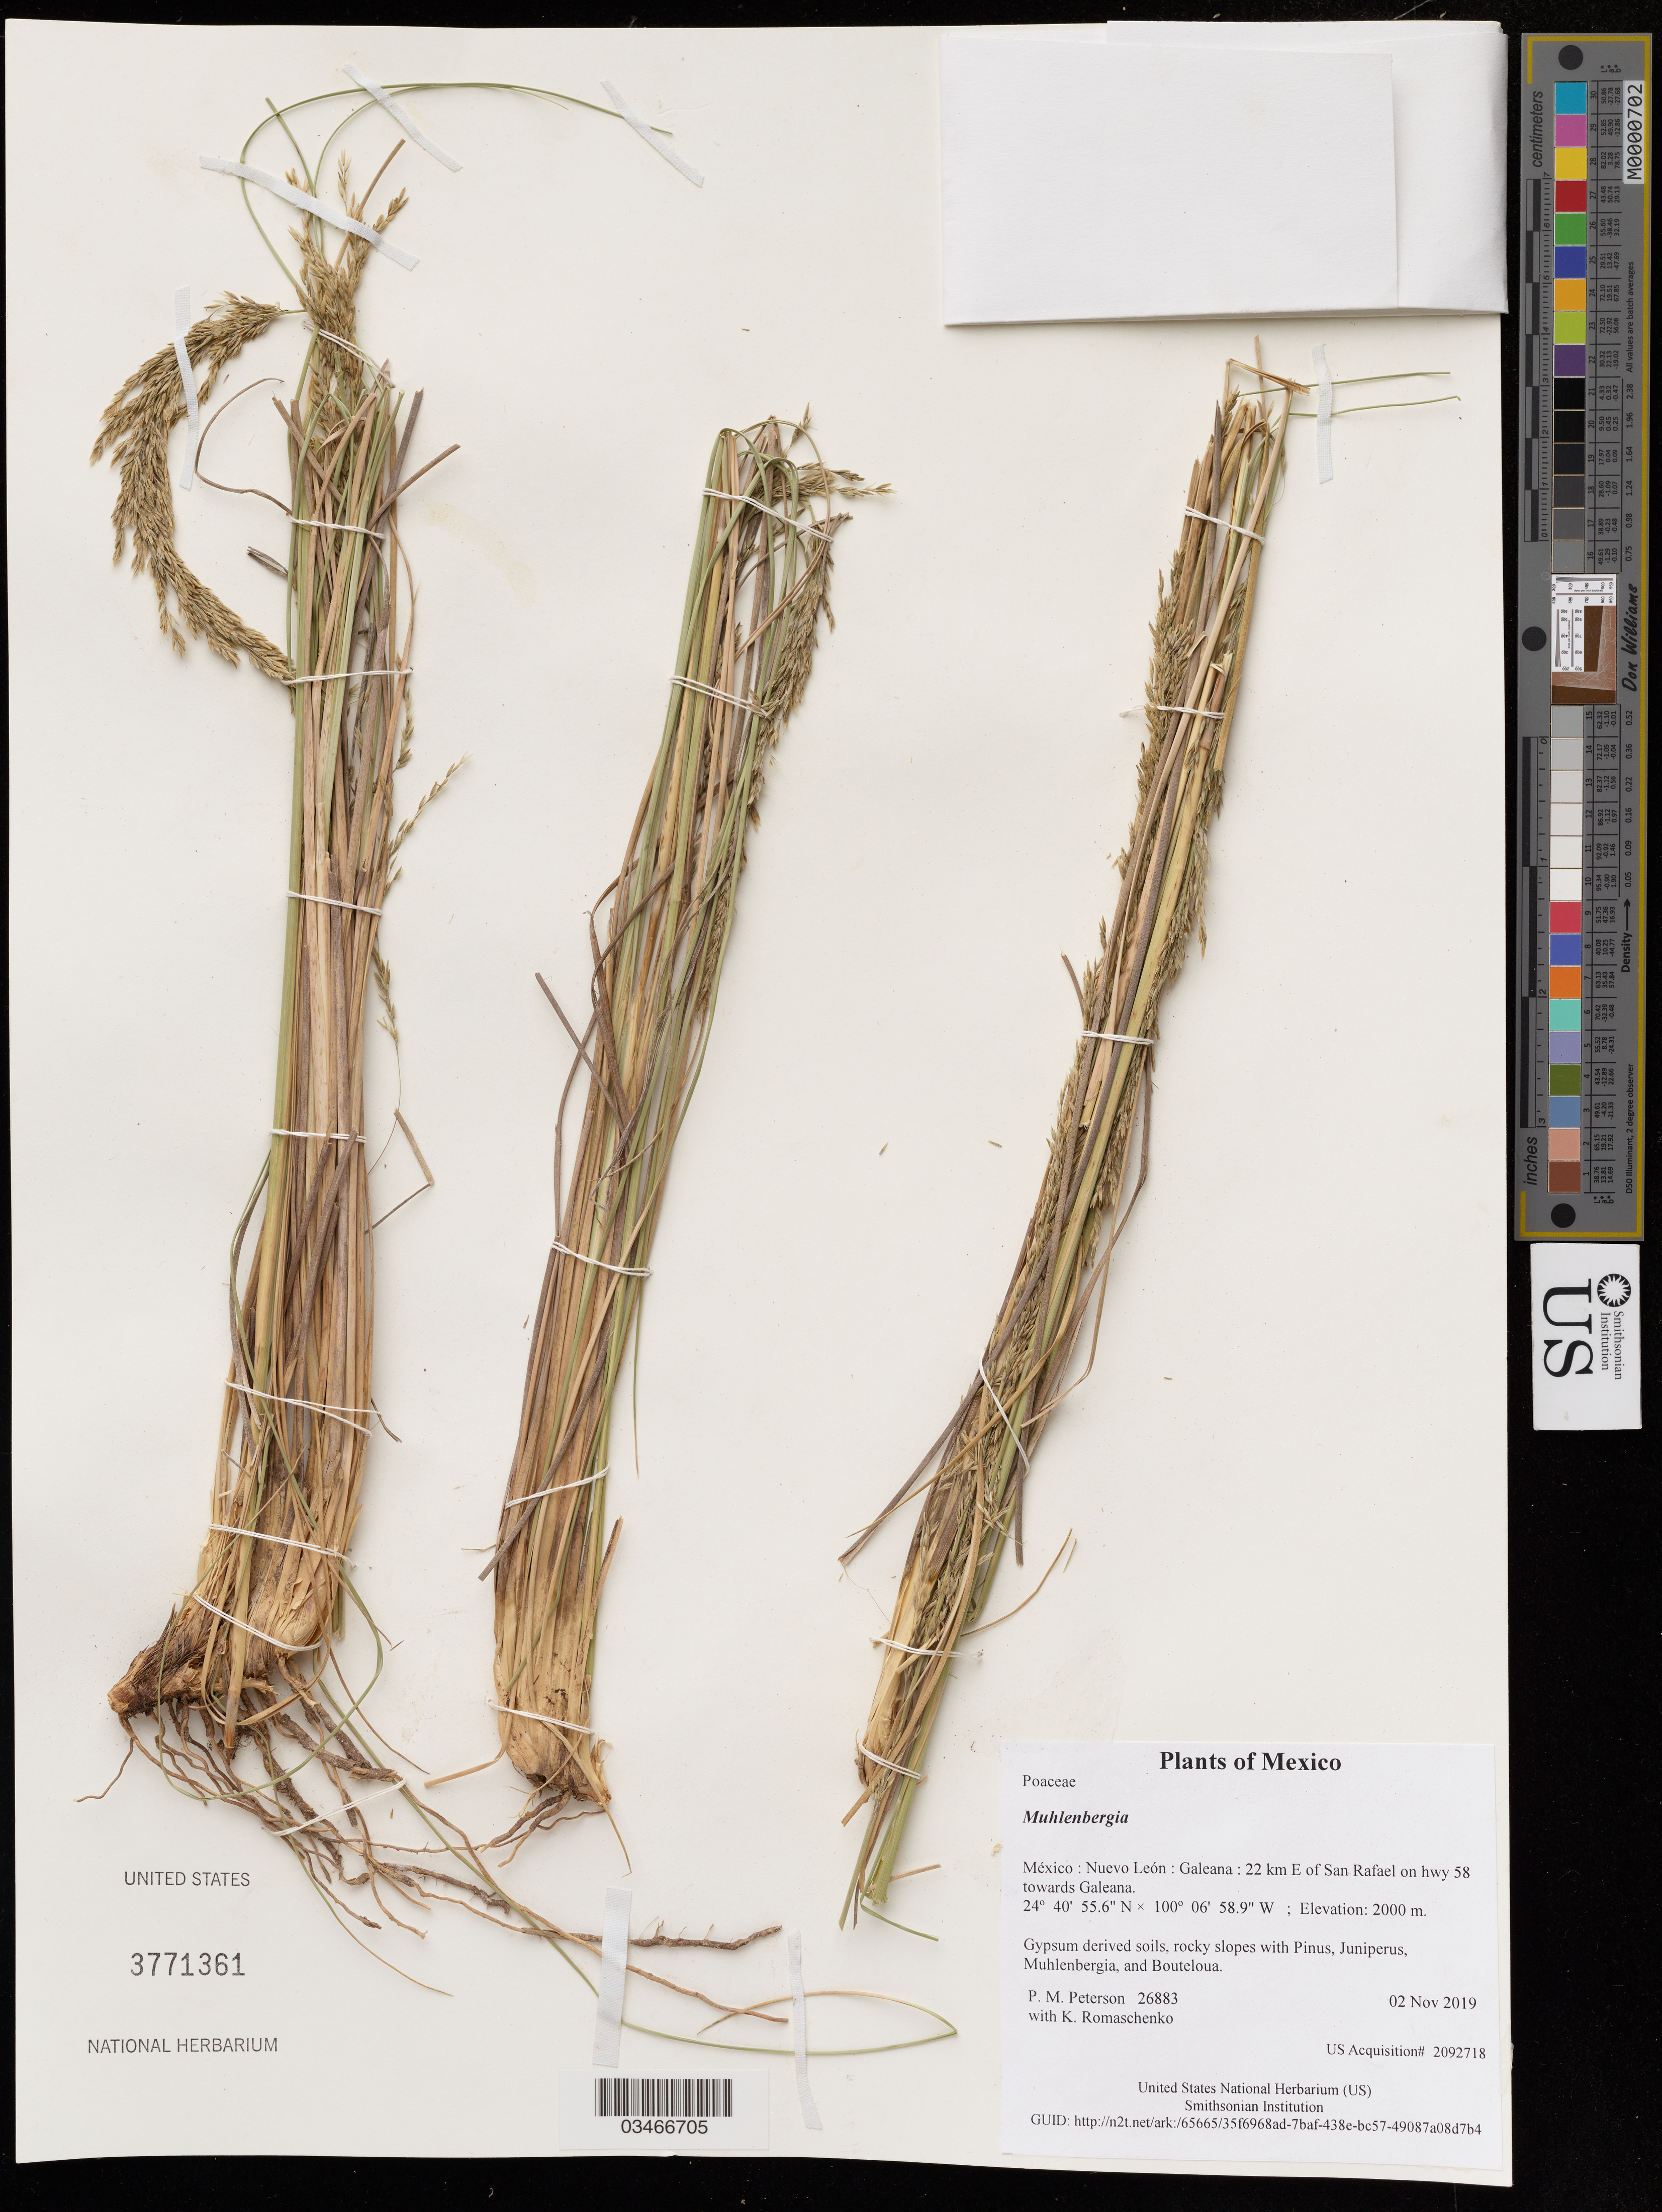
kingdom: Plantae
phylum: Tracheophyta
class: Liliopsida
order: Poales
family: Poaceae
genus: Muhlenbergia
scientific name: Muhlenbergia sp.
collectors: P. M. Peterson & K. Romaschenko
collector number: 26883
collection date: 2019-11-02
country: México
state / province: Nuevo León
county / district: Galeana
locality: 22 km E of San Rafael on hwy 58 towards Galeana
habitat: Gypsum derived soils, rocky slopes with Pinus, Juniperus, Muhlenbergia, and Bouteloua.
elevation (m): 2000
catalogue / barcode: US 3771361